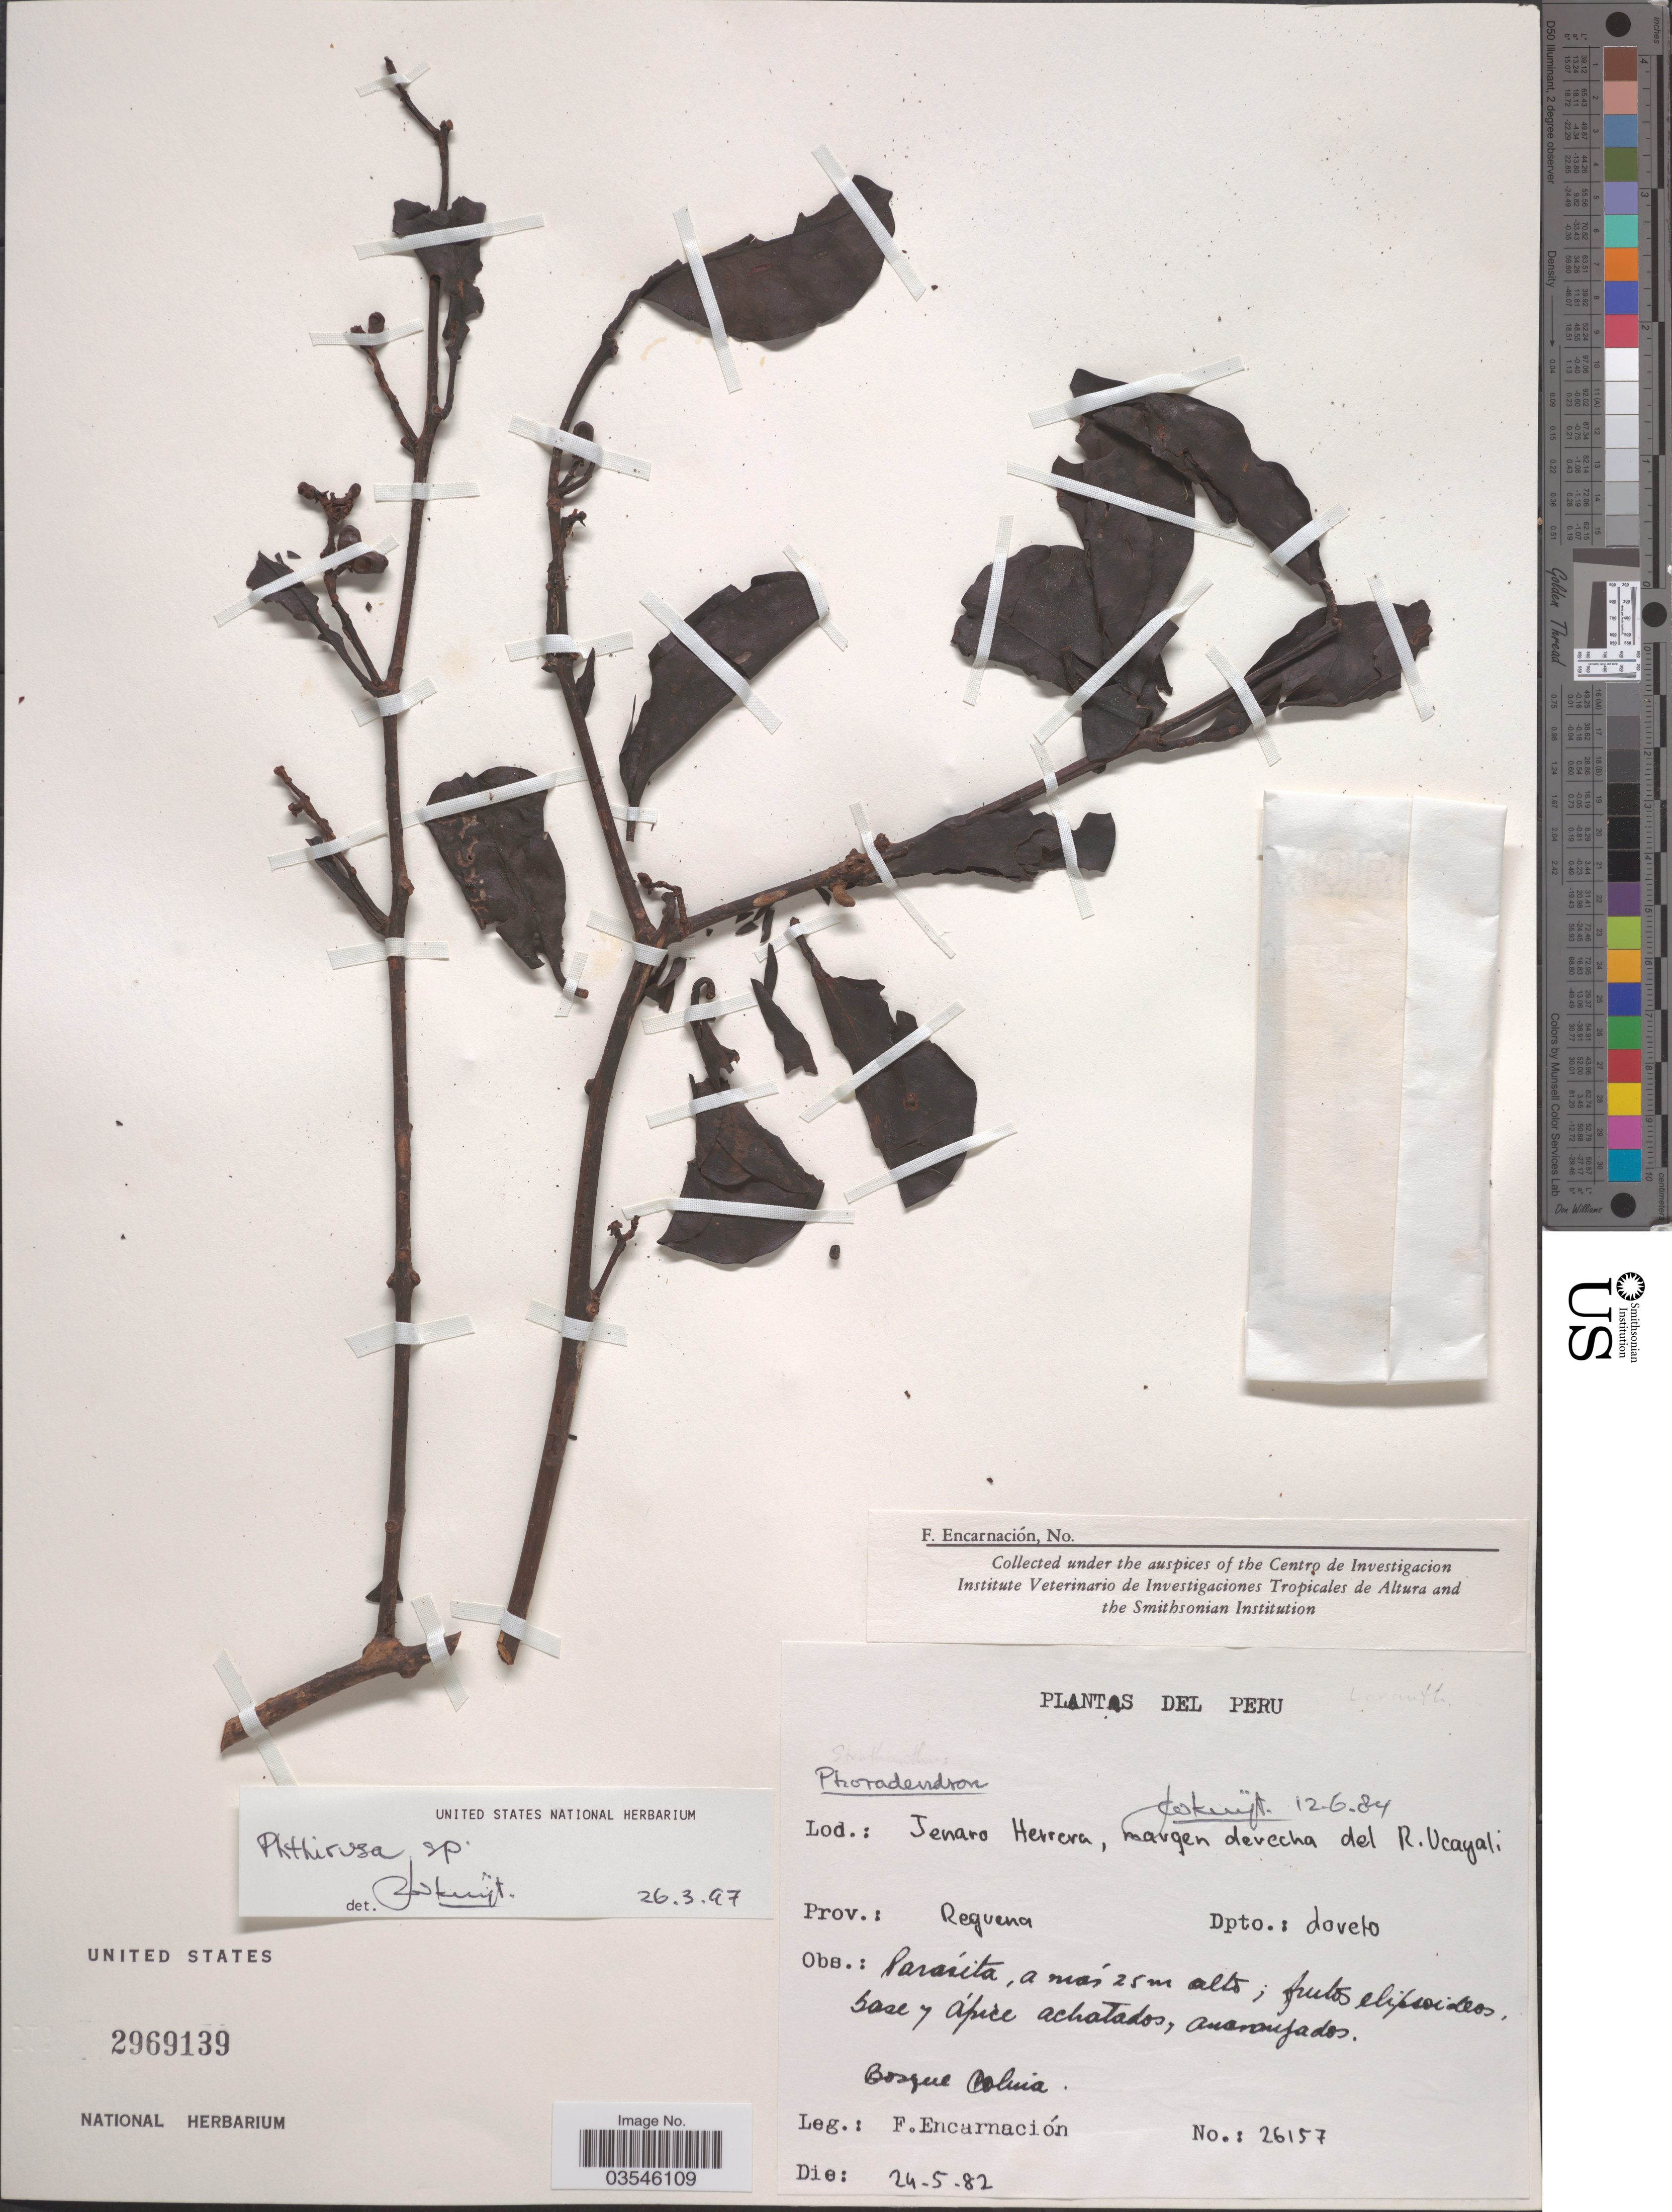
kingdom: Plantae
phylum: Tracheophyta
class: Magnoliopsida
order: Santalales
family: Loranthaceae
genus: Passovia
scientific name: Passovia pedunculata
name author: (Jacq.) Kuijt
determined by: Caraballo-Ortiz, Marcos A., (MISS), University of Mississippi (UNITED STATES)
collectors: F. Encarnación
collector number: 26157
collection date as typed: Transcribed d/m/y: 24/5/82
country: Peru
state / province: Loreto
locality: Jenaro Herrera, margen derecha del R. Ucayali. Prov.: Requena. Dpto.: Loreto.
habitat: Bosque colina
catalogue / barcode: US 2969139